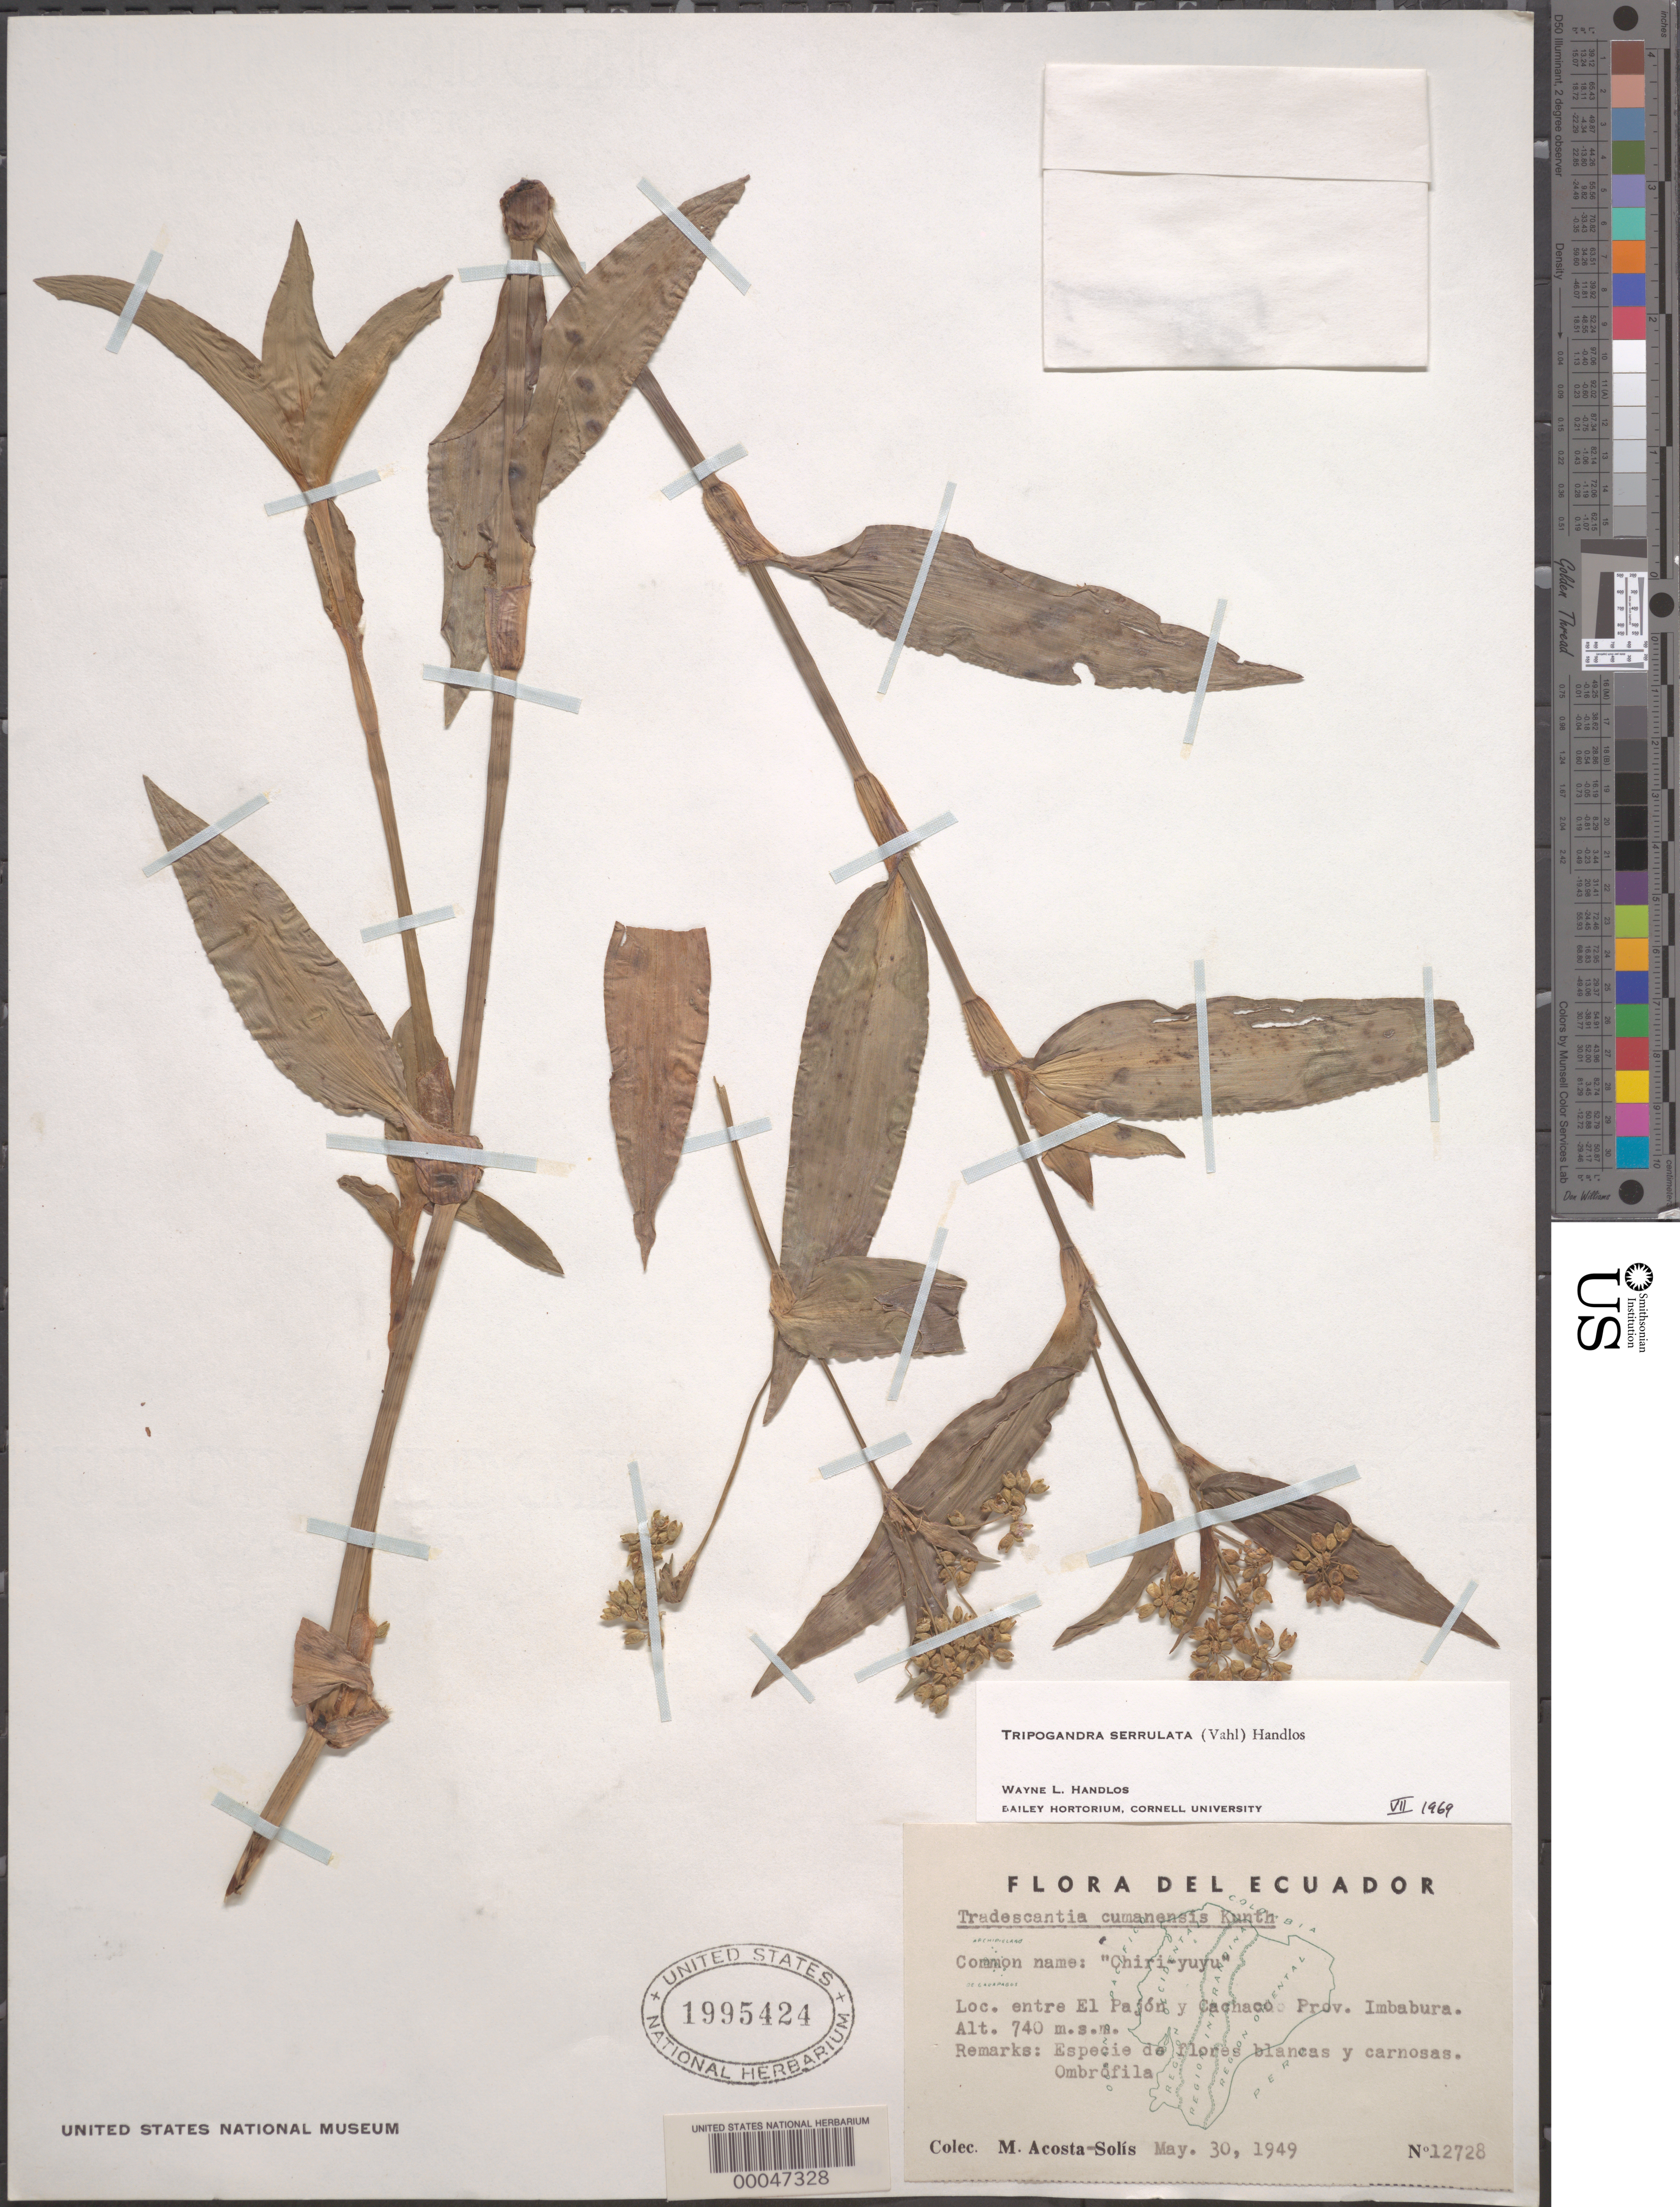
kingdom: Plantae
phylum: Tracheophyta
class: Liliopsida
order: Commelinales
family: Commelinaceae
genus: Tripogandra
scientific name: Tripogandra serrulata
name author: (Vahl) Handlos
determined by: Handlos, W. L.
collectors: M. Acosta Solis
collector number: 12728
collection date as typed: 30 May 1949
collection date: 1949-05-30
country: Ecuador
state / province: Imbabura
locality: Between El Pajon and Cachaco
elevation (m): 740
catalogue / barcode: US 1995424